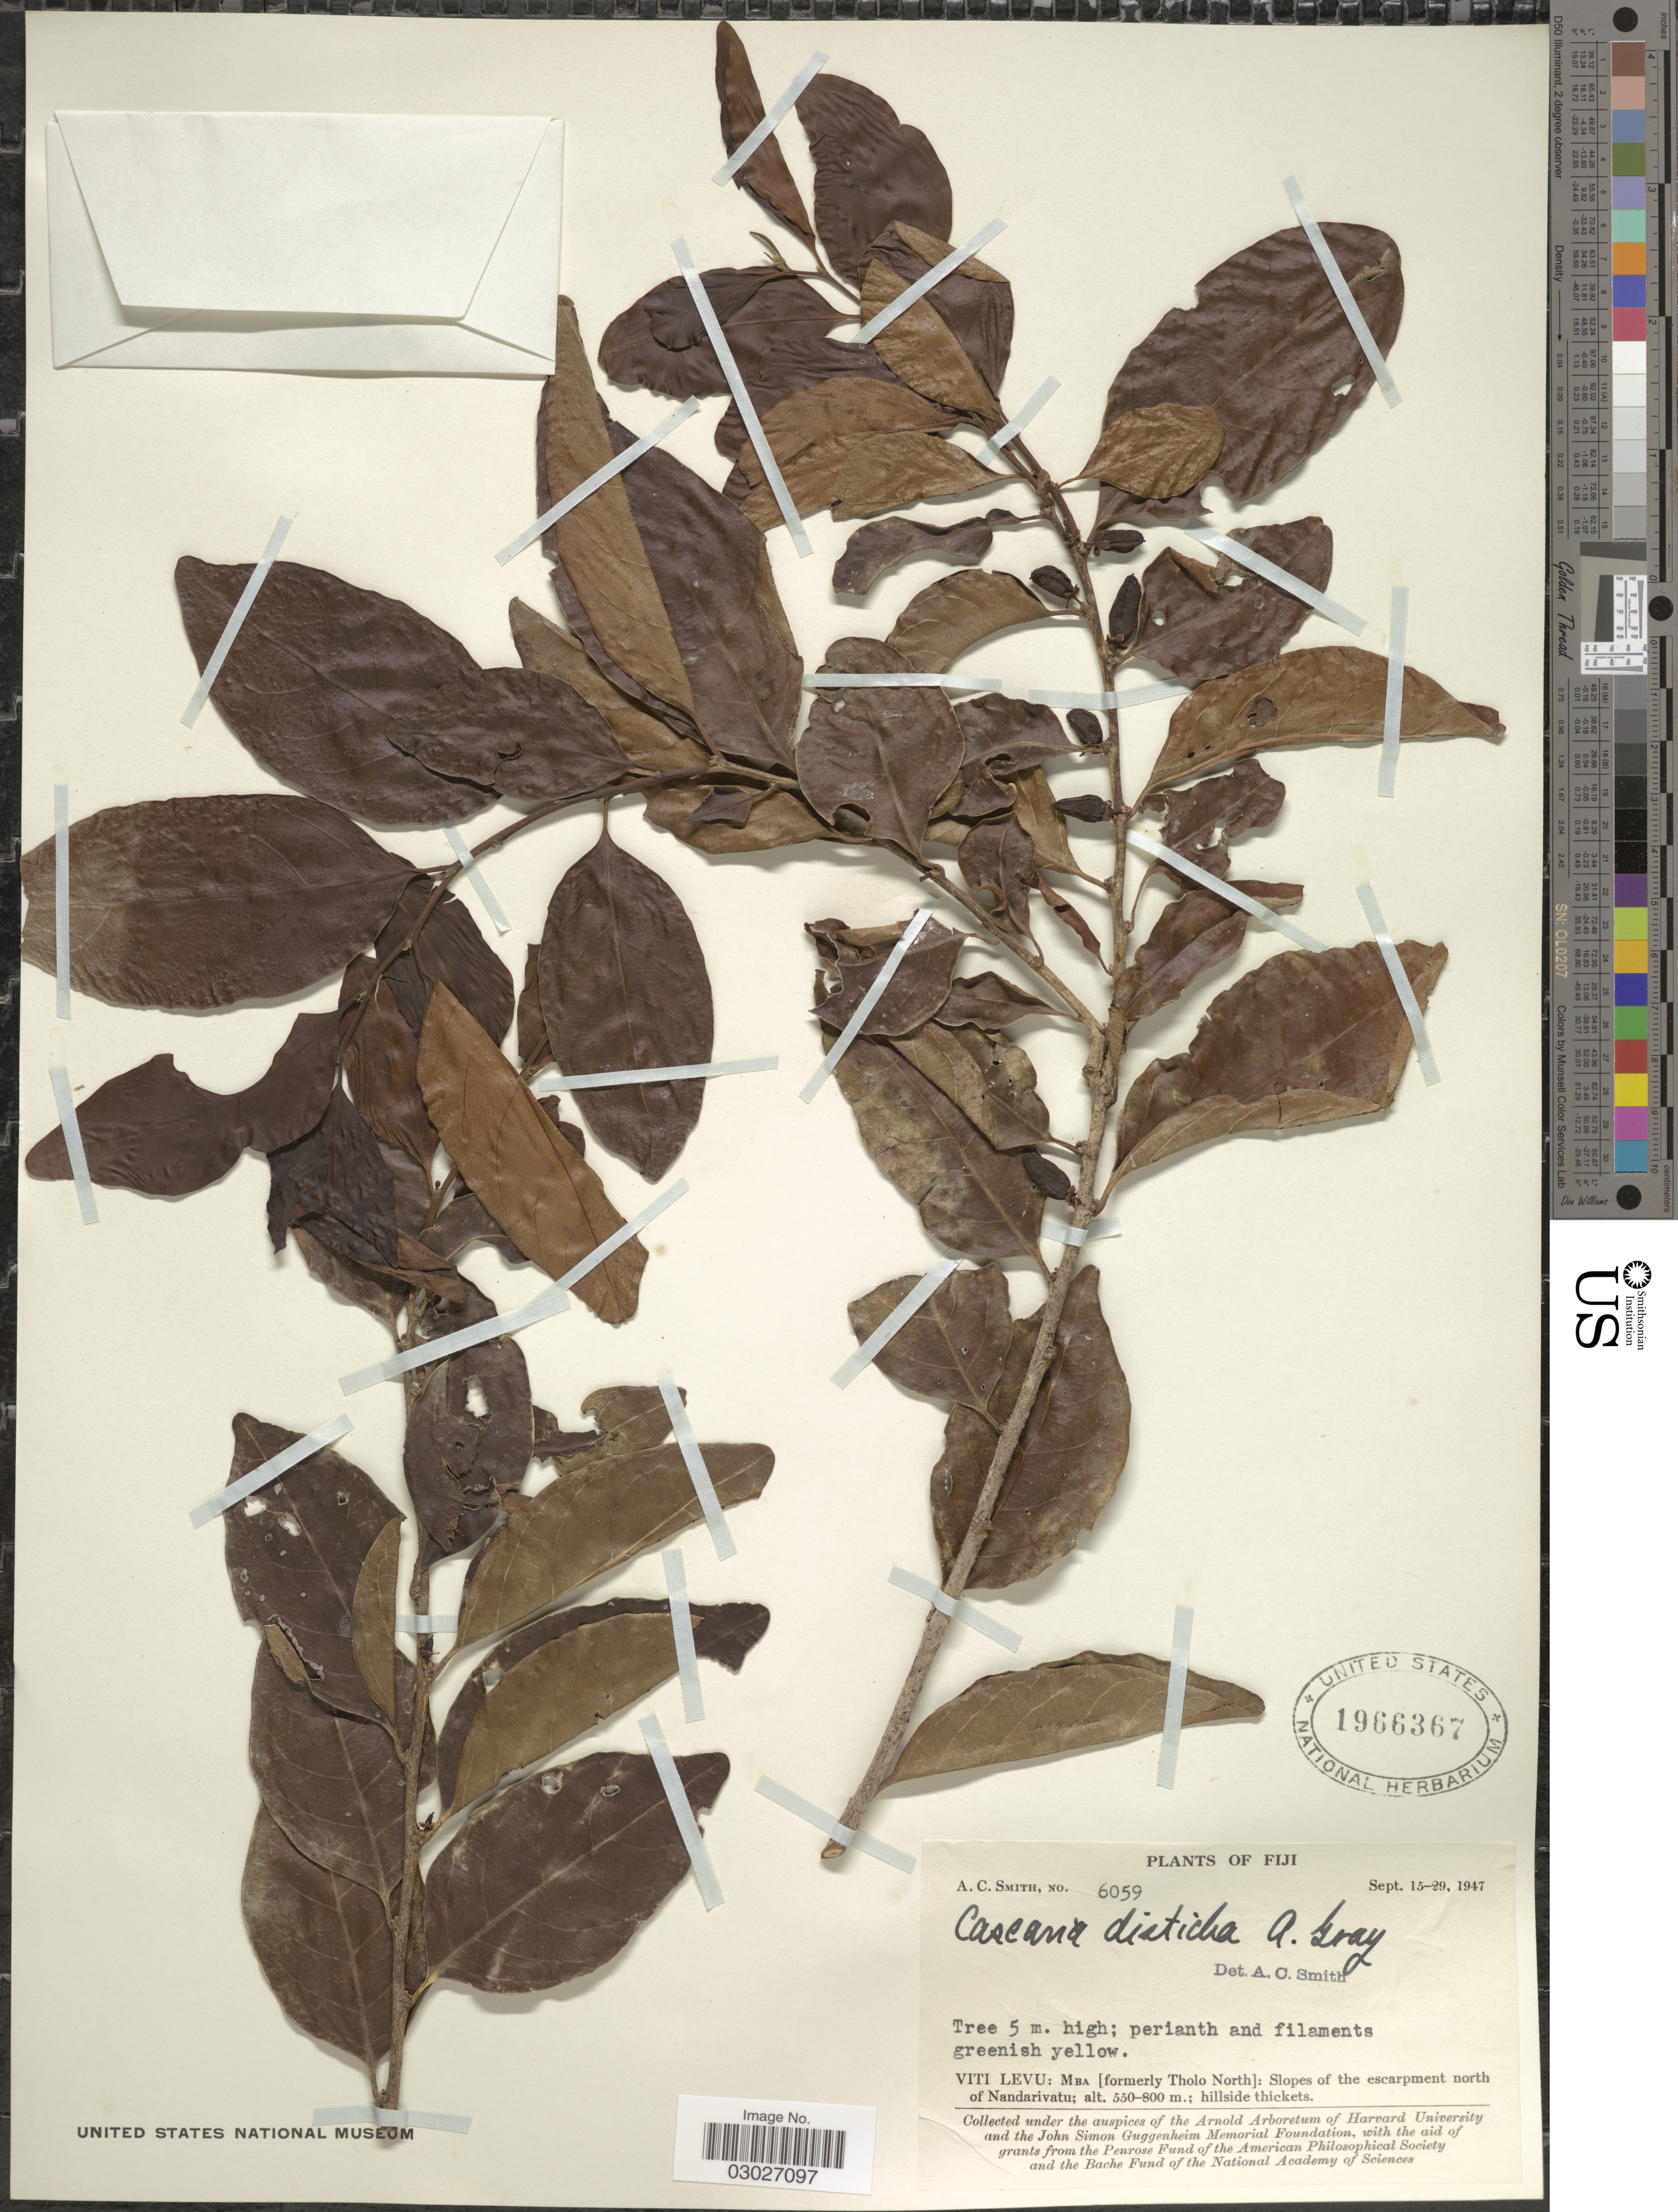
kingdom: Plantae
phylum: Tracheophyta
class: Magnoliopsida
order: Malpighiales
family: Salicaceae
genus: Casearia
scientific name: Casearia disticha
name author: A. Gray in Wilkes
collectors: A. C. Smith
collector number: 6059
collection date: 1947-09-15/1947-09-29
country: Fiji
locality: Viti Levu: Mba [formerly Tholo North]: Slopes of the escarpment north of Nandarivatu.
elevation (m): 550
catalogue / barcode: US 1966367